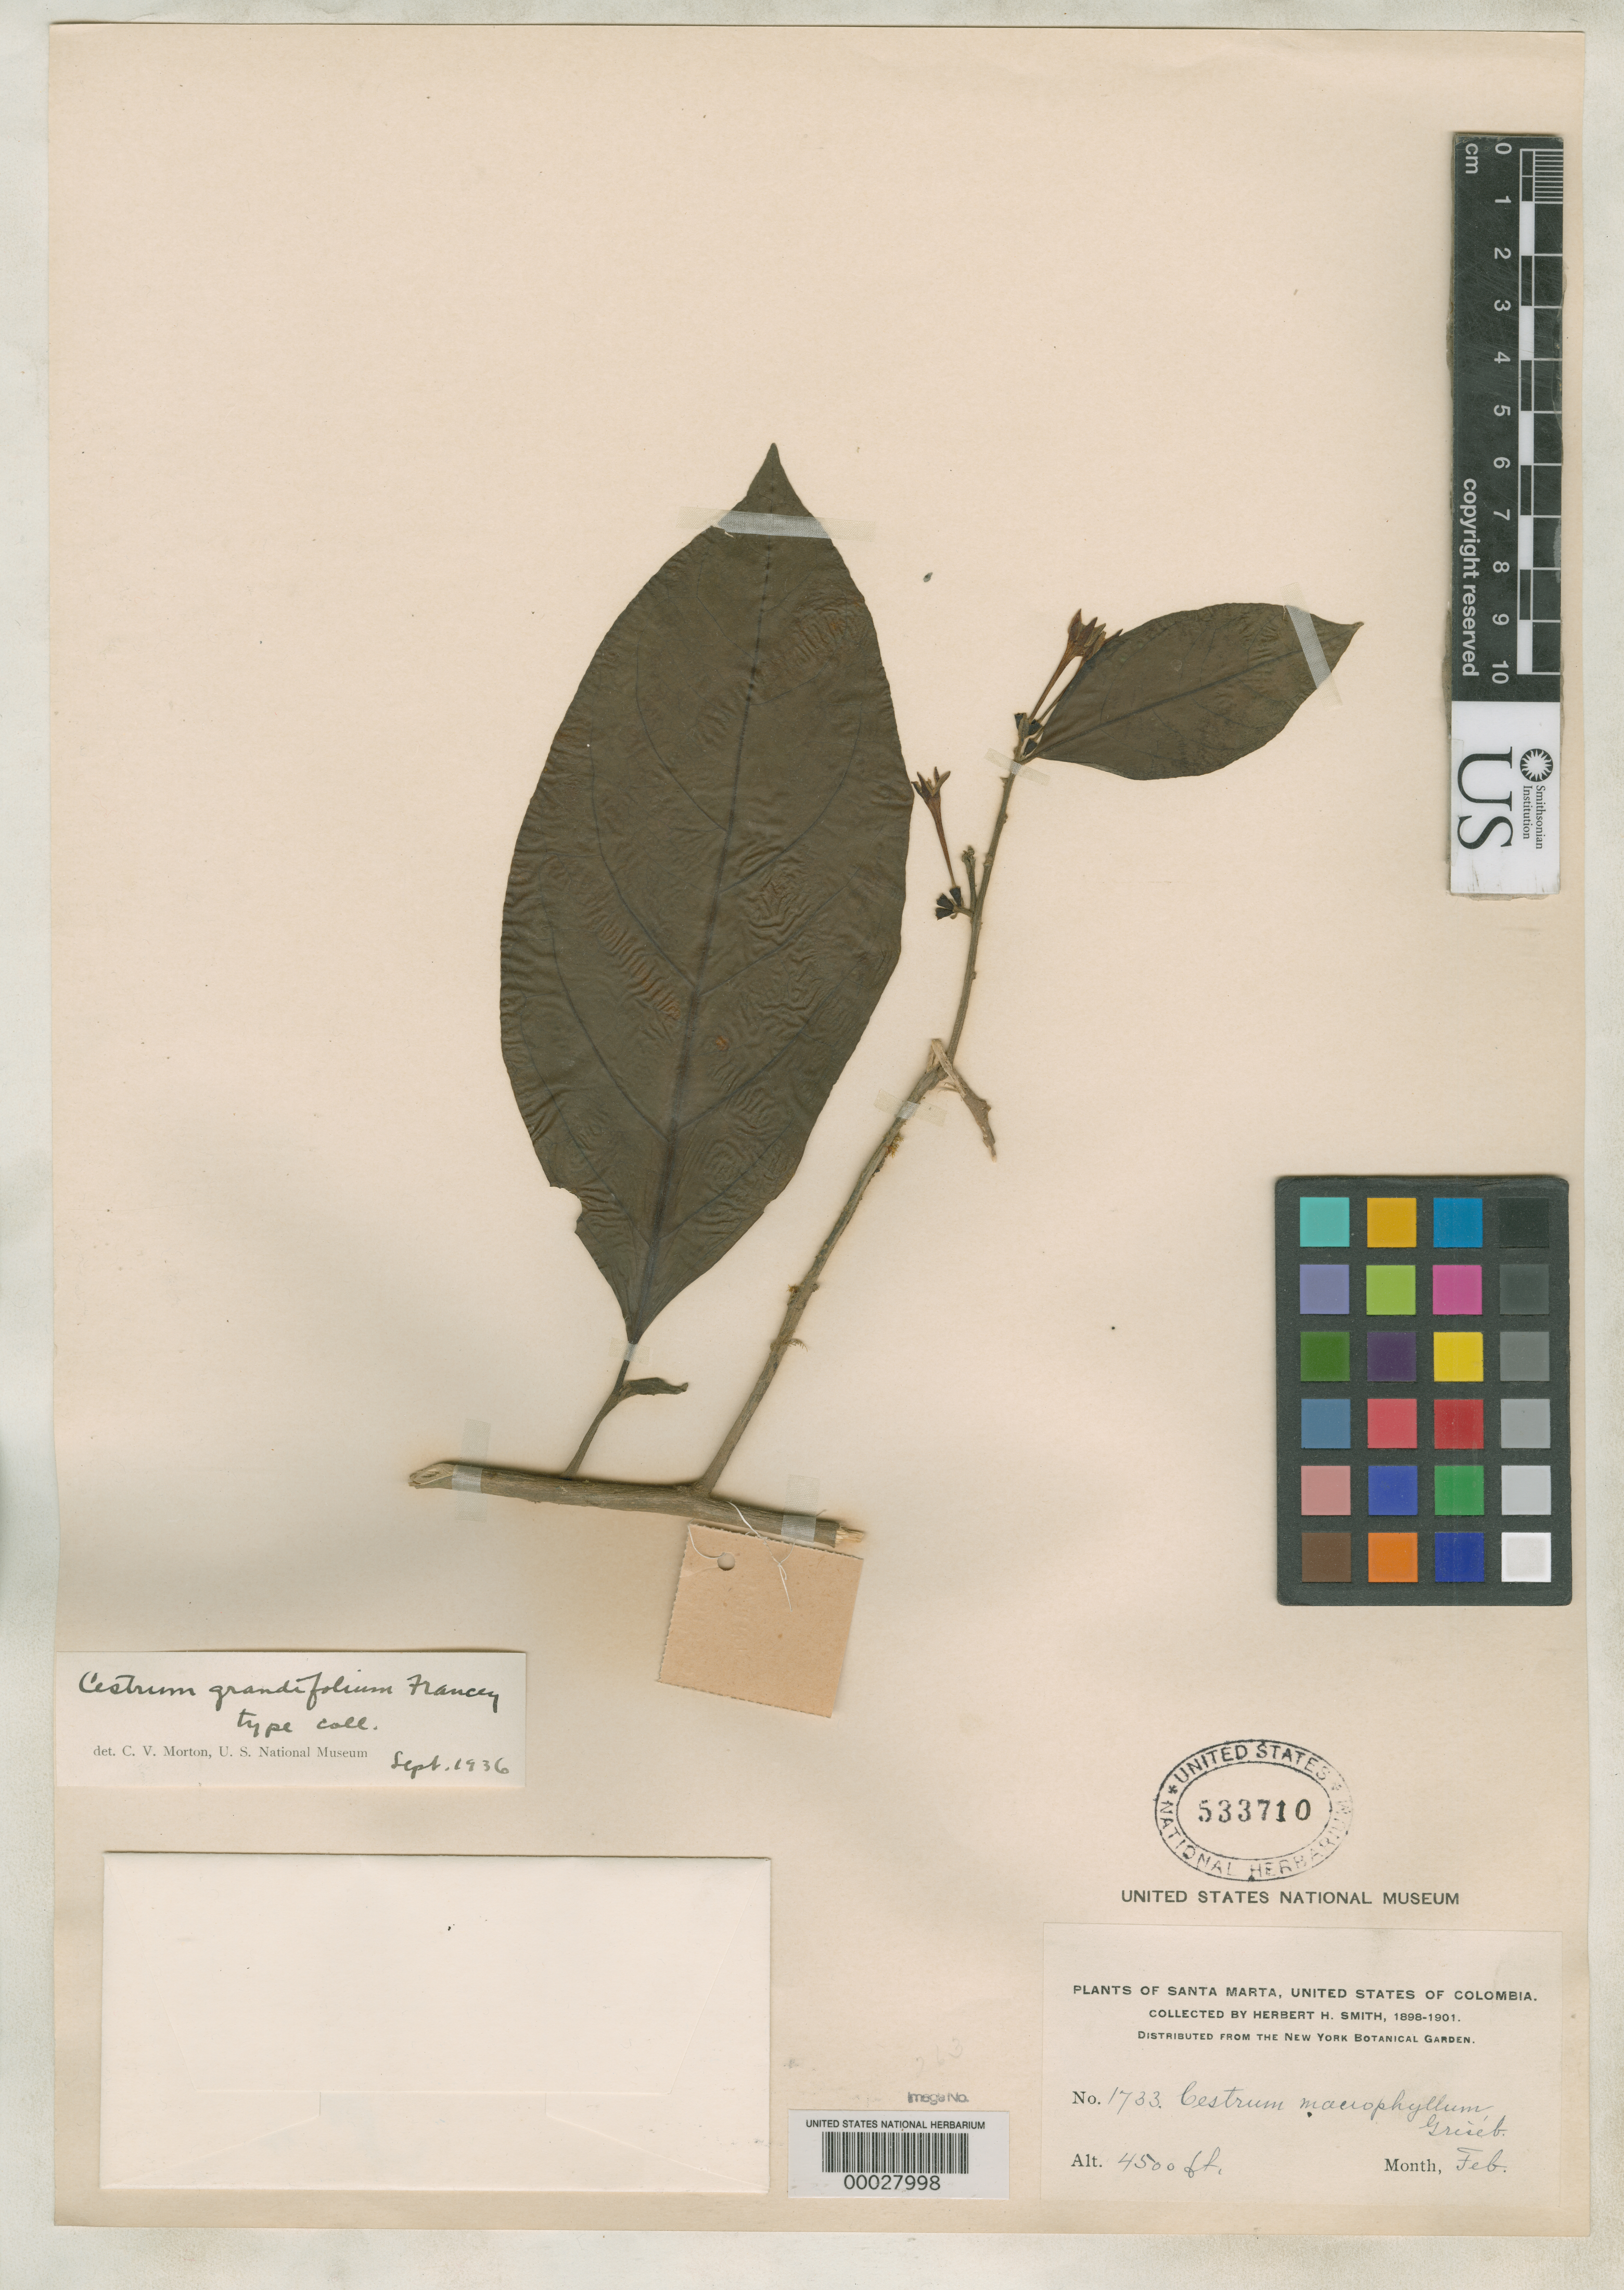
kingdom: Plantae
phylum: Tracheophyta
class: Magnoliopsida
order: Solanales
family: Solanaceae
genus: Cestrum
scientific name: Cestrum grandifolium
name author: Francey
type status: Isotype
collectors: Herbert H. Smith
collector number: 1733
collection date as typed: Feb 1898 to -- Feb 1901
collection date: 1898-02/1901-02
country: Colombia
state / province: Magdalena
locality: Santa Marta.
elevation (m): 1372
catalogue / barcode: US 533710